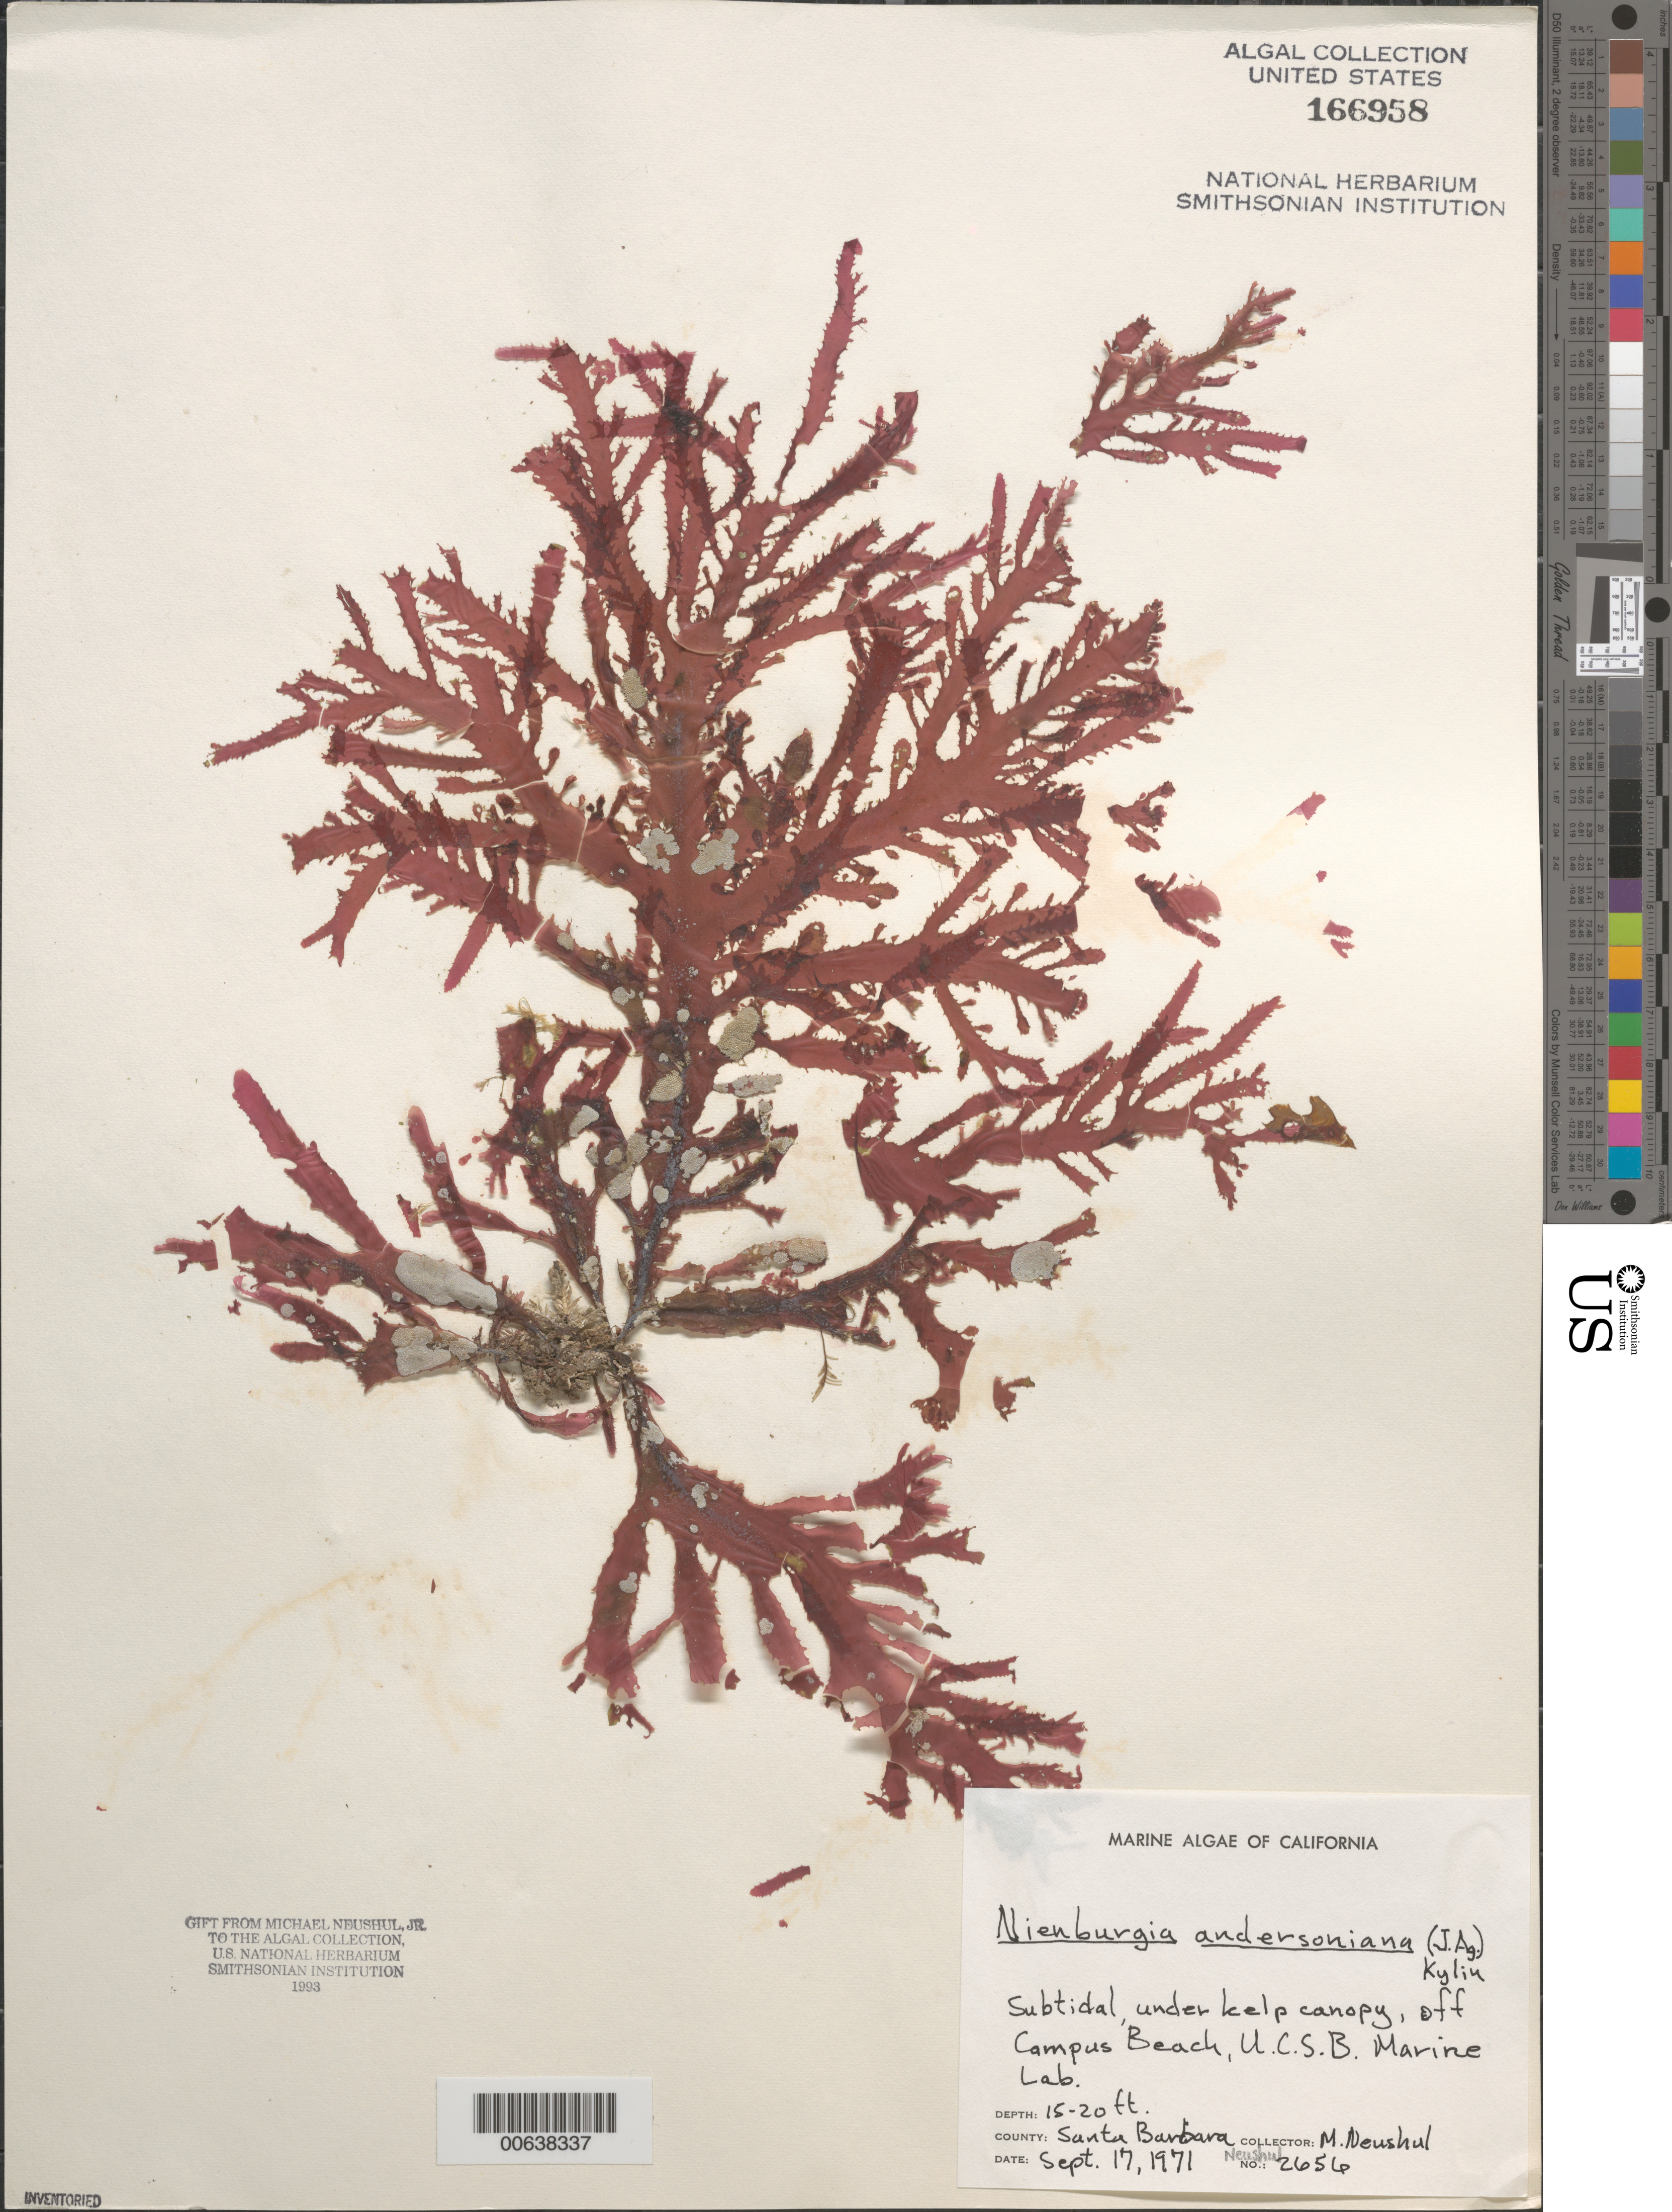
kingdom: Plantae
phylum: Rhodophyta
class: Florideophyceae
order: Ceramiales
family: Delesseriaceae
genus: Nienburgia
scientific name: Nienburgia andersoniana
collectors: M. Neushul & J. N. Norris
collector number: Neushul 2656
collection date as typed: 17 Sep 1971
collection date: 1971-09-17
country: United States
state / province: California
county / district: Santa Barbara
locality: Campus Beach, off University of California Santa Barbara Marine Laboratory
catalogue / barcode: US 166958